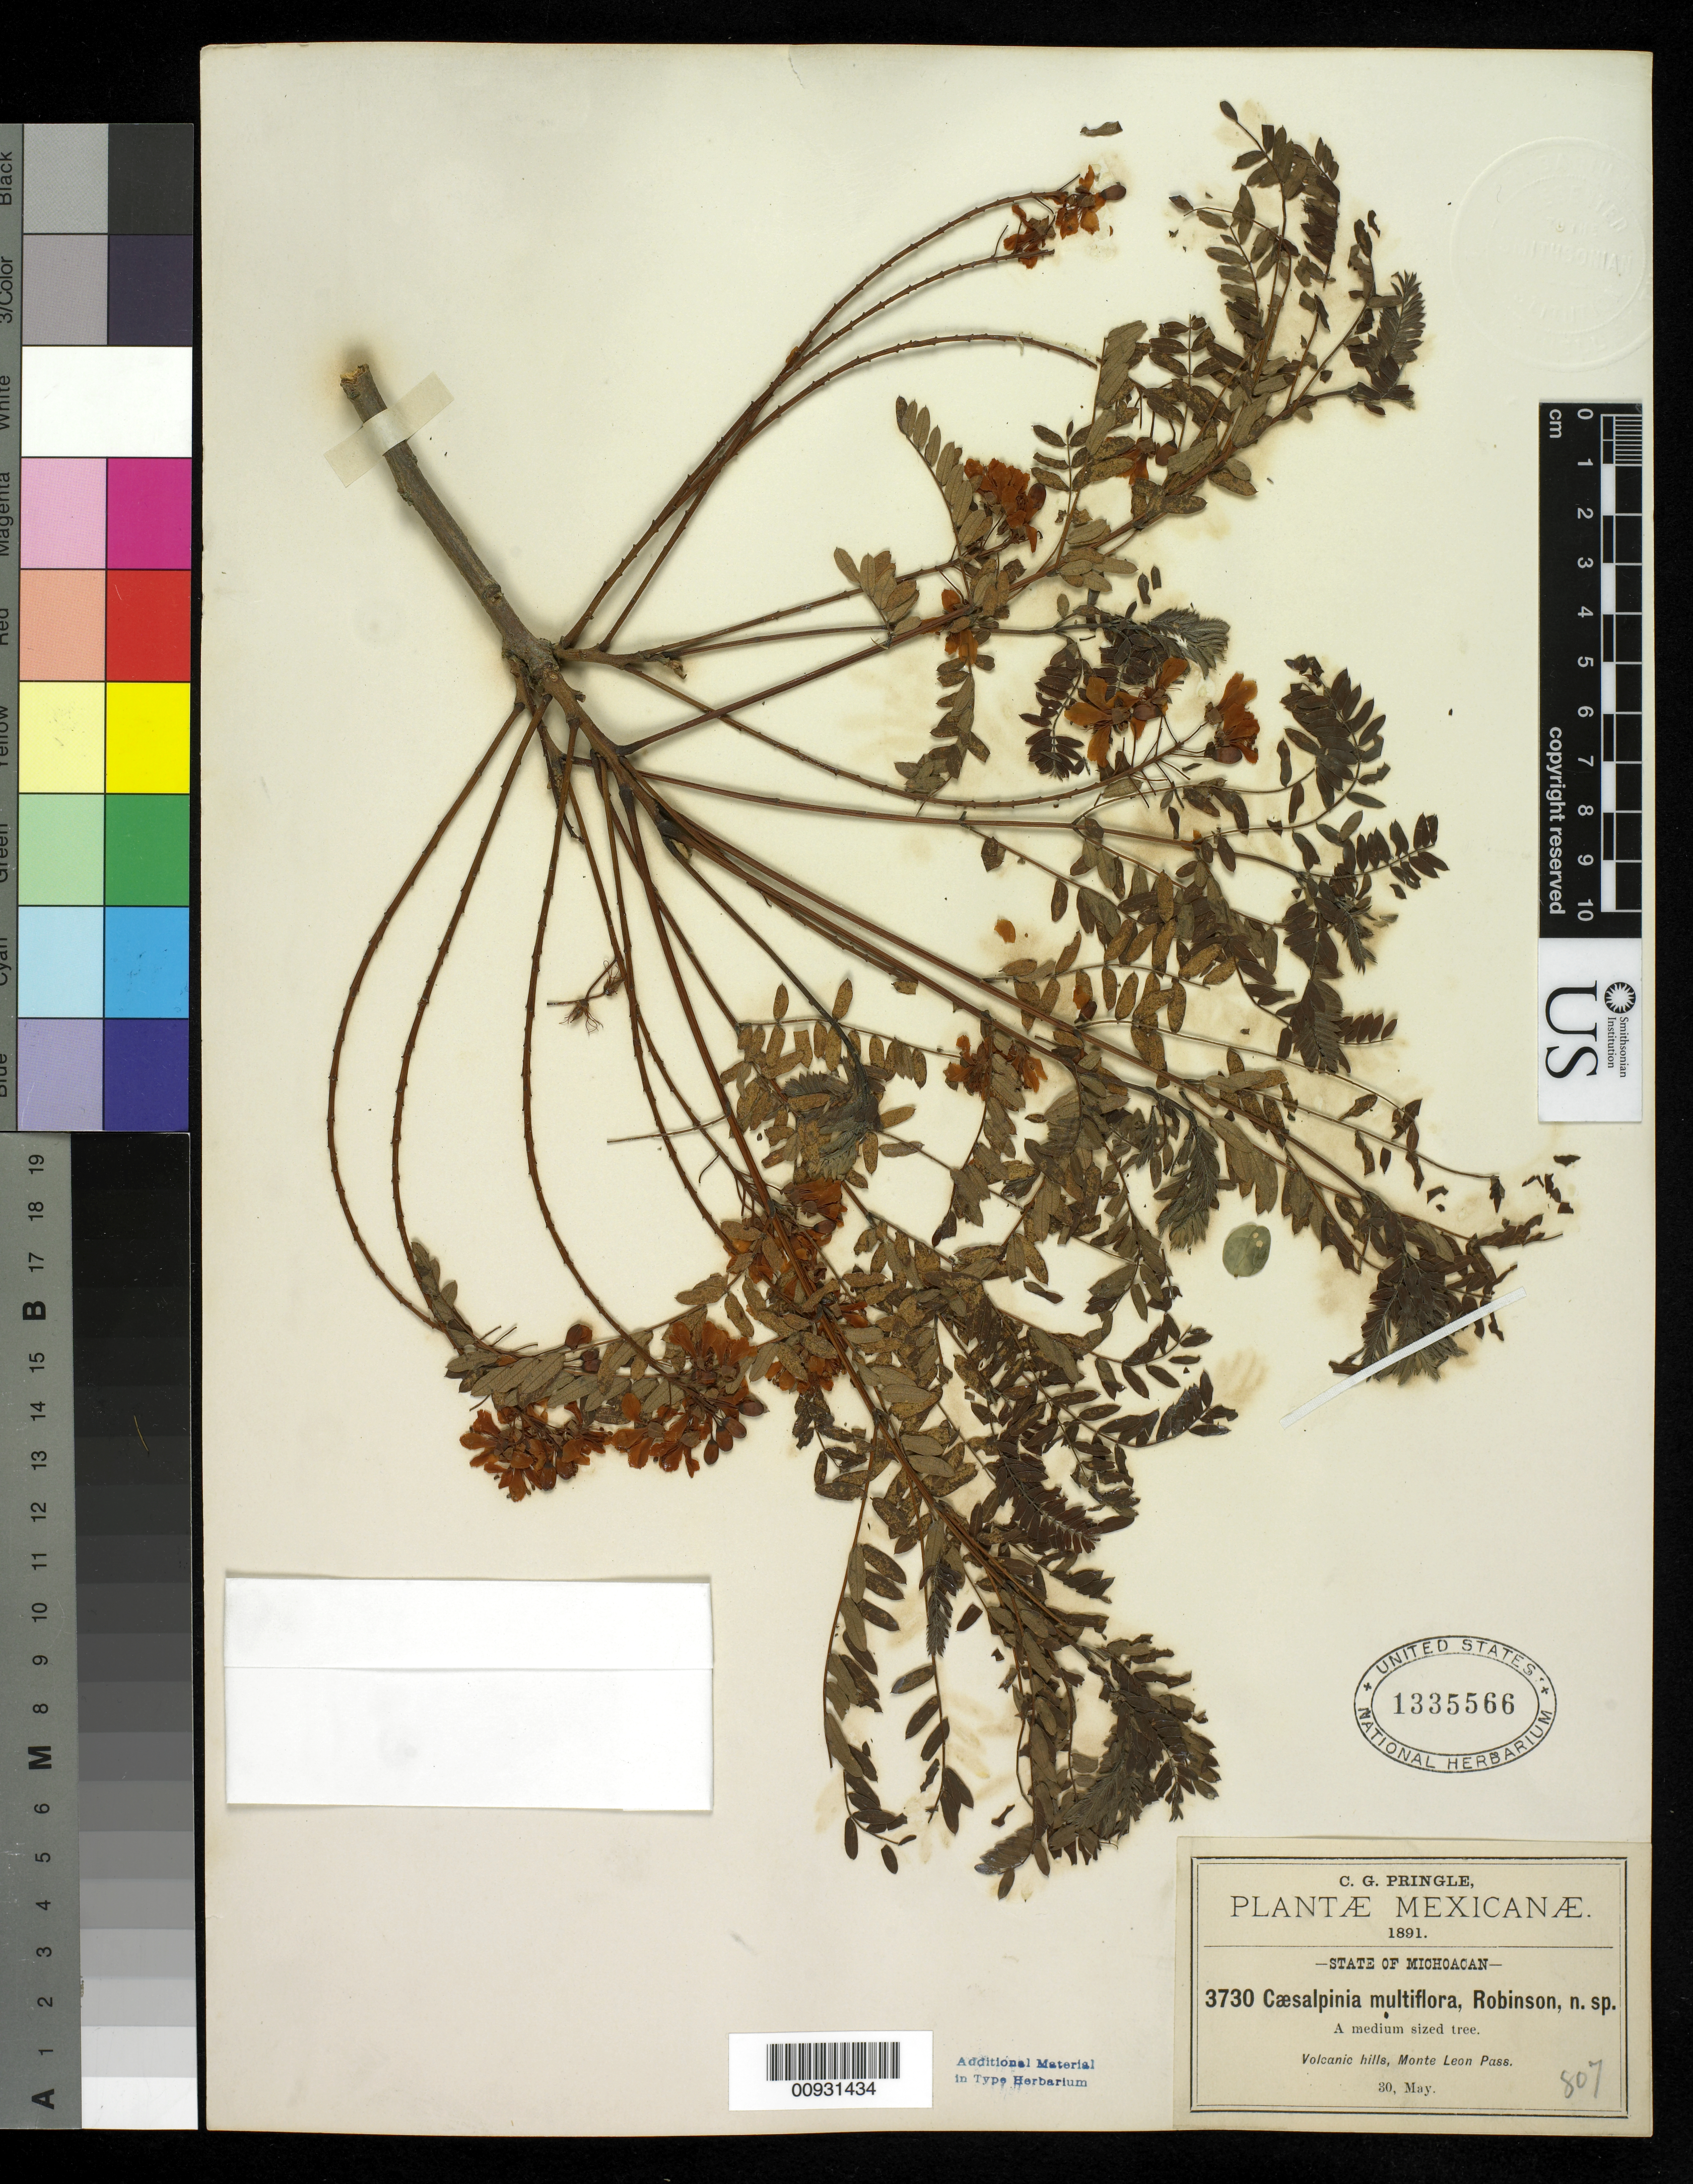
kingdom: Plantae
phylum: Tracheophyta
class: Magnoliopsida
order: Fabales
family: Fabaceae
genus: Caesalpinia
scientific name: Caesalpinia multiflora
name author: B.L. Rob.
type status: Isotype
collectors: C. G. Pringle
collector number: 3730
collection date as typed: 30 May 1891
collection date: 1891-05-30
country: Mexico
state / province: Michoacán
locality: Monte Leon Pass.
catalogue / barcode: US 1335566